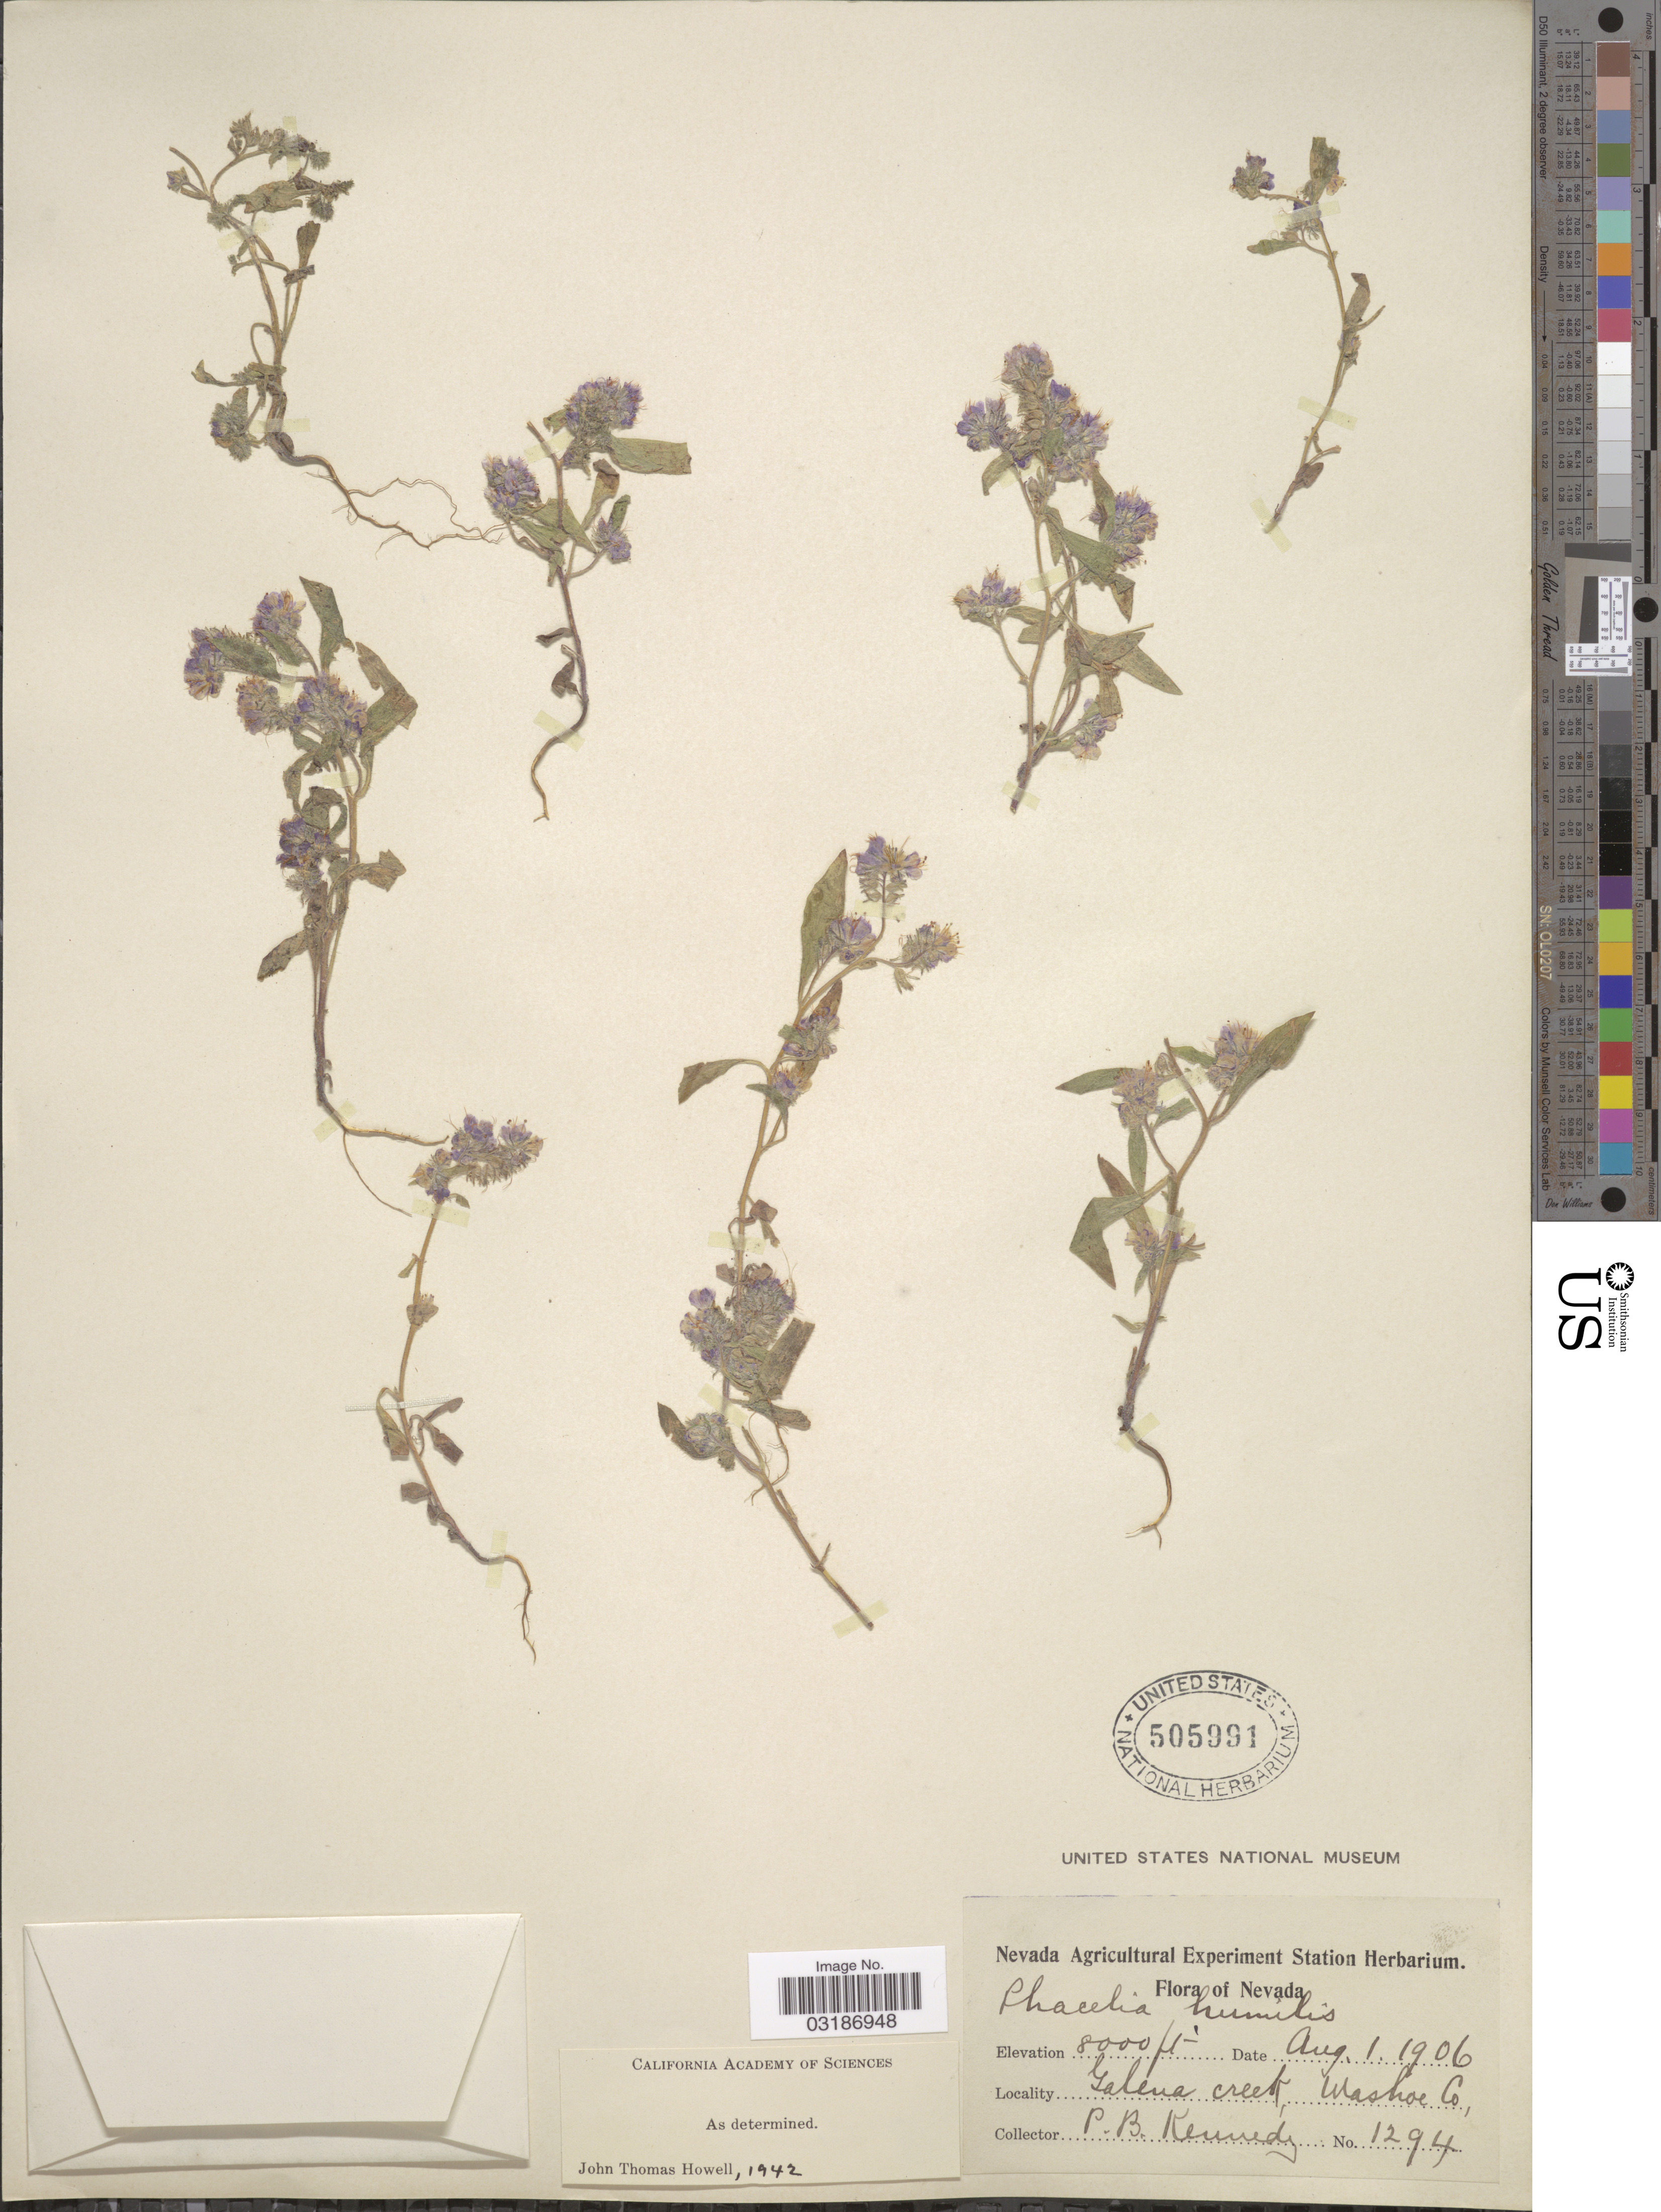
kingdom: Plantae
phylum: Tracheophyta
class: Magnoliopsida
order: Boraginales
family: Hydrophyllaceae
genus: Phacelia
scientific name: Phacelia humilis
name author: Torr. & A. Gray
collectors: P. B. Kennedy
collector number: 1294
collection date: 1906-08-01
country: United States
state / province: Nevada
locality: Galena creek, Washoe Co.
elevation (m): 2438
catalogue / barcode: US 505991